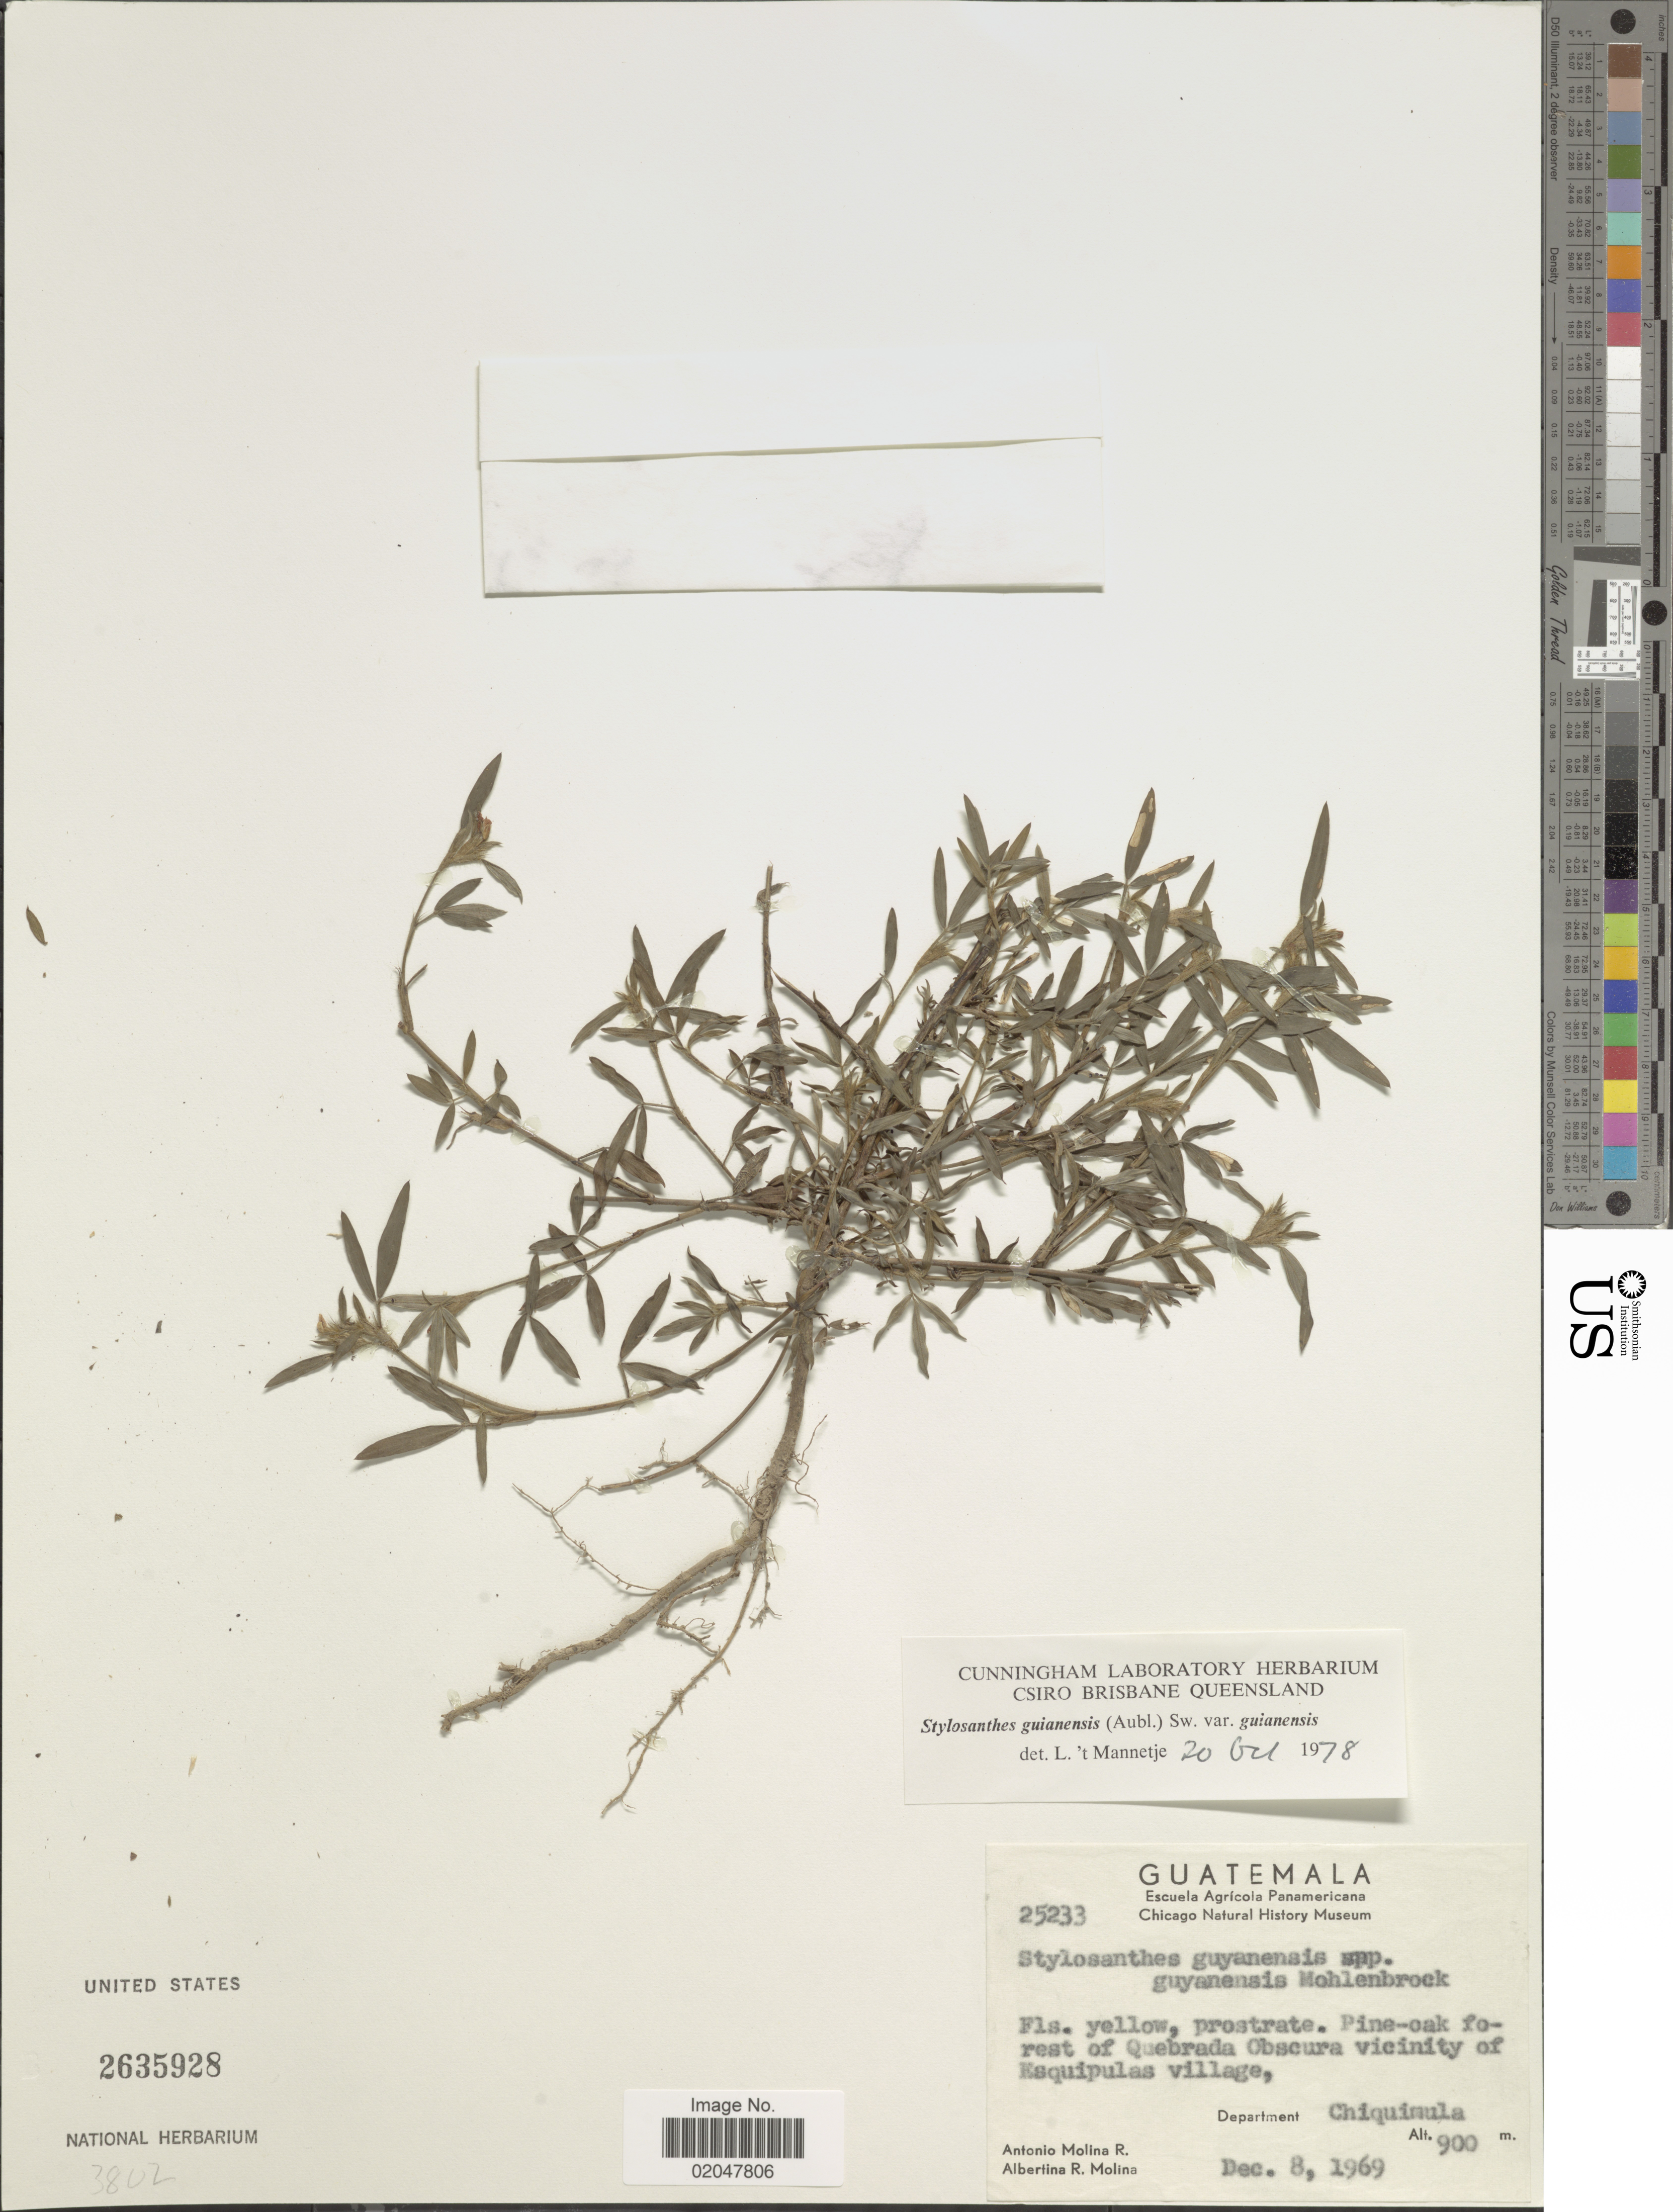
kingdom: Plantae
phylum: Tracheophyta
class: Magnoliopsida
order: Fabales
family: Fabaceae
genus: Stylosanthes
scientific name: Stylosanthes guianensis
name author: (Aubl.) Sw.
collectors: A. Molina R. & A. R. Molina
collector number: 25233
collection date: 1969-12-08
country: Guatemala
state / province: Chiquimula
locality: Pine oak forest of Quebrada Obscura vicinity of Esquipulas village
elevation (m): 900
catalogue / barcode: US 2635928